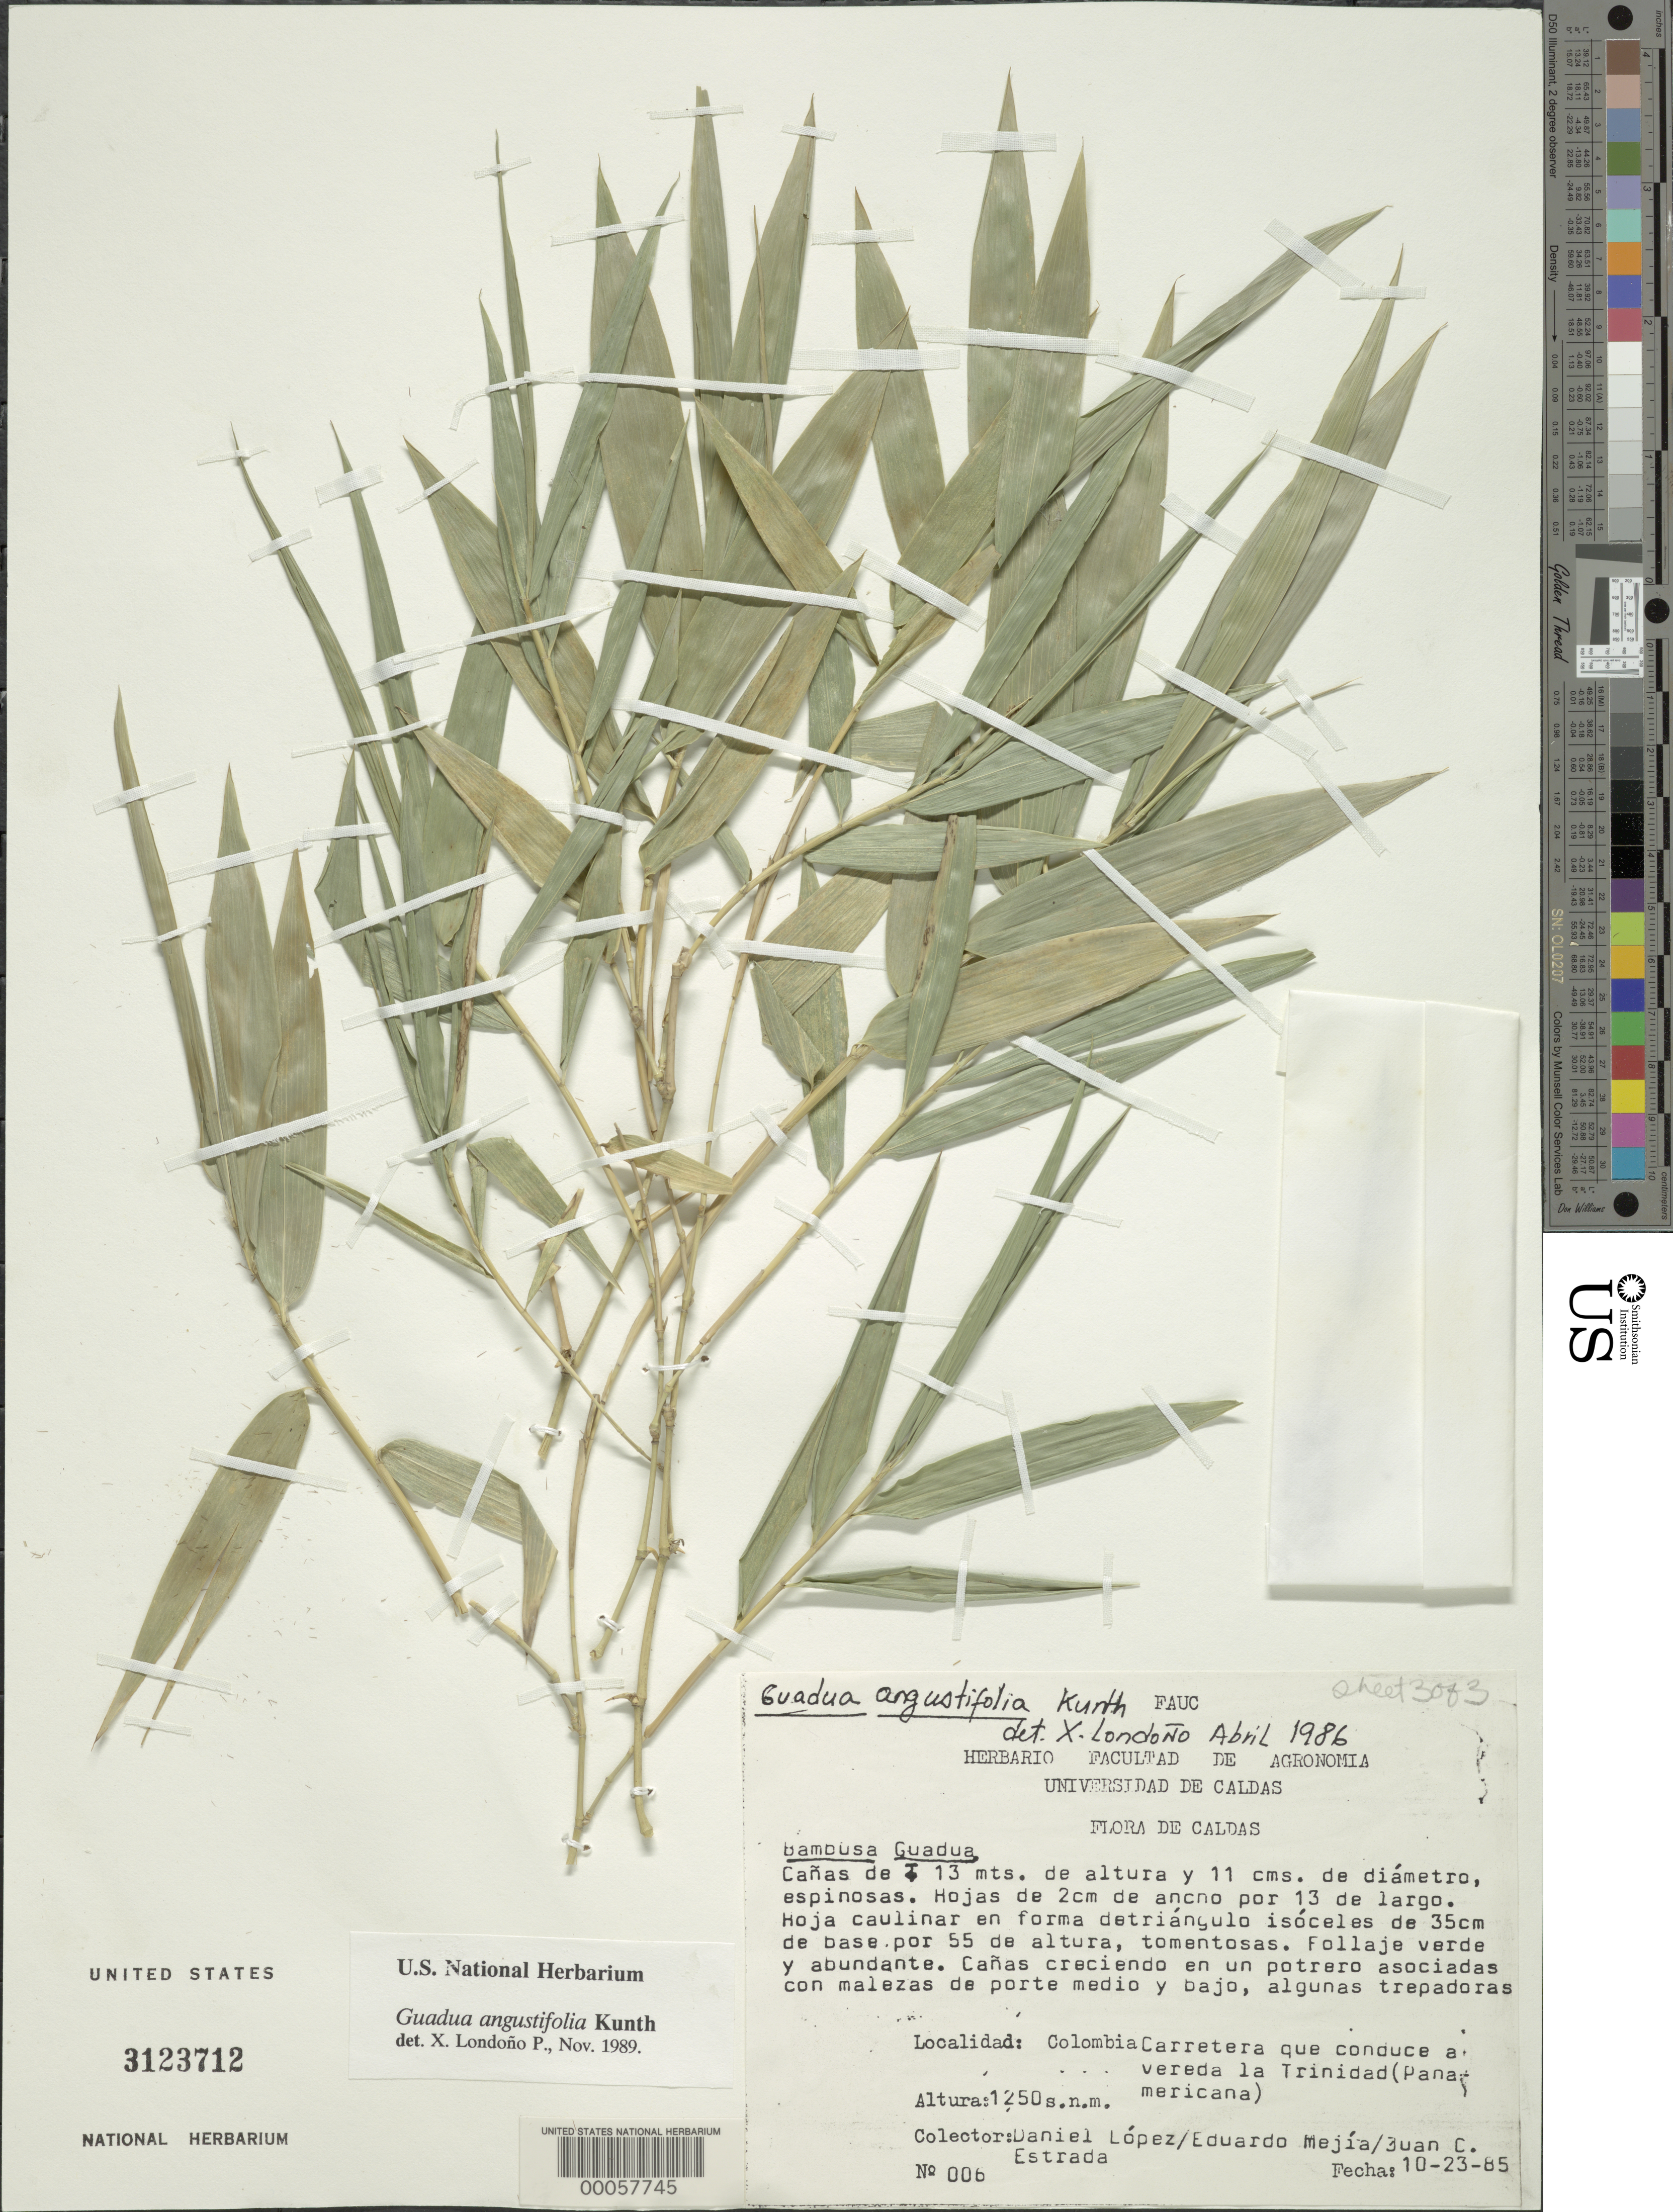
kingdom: Plantae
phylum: Tracheophyta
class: Liliopsida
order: Poales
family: Poaceae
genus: Guadua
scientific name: Guadua angustifolia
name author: Kunth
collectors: D. Lopez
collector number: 006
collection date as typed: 23 Oct 1985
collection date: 1985-10-23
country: Colombia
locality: Road known as Vereda la Trinidad(panAmericana)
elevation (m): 1250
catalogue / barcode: US 3123712